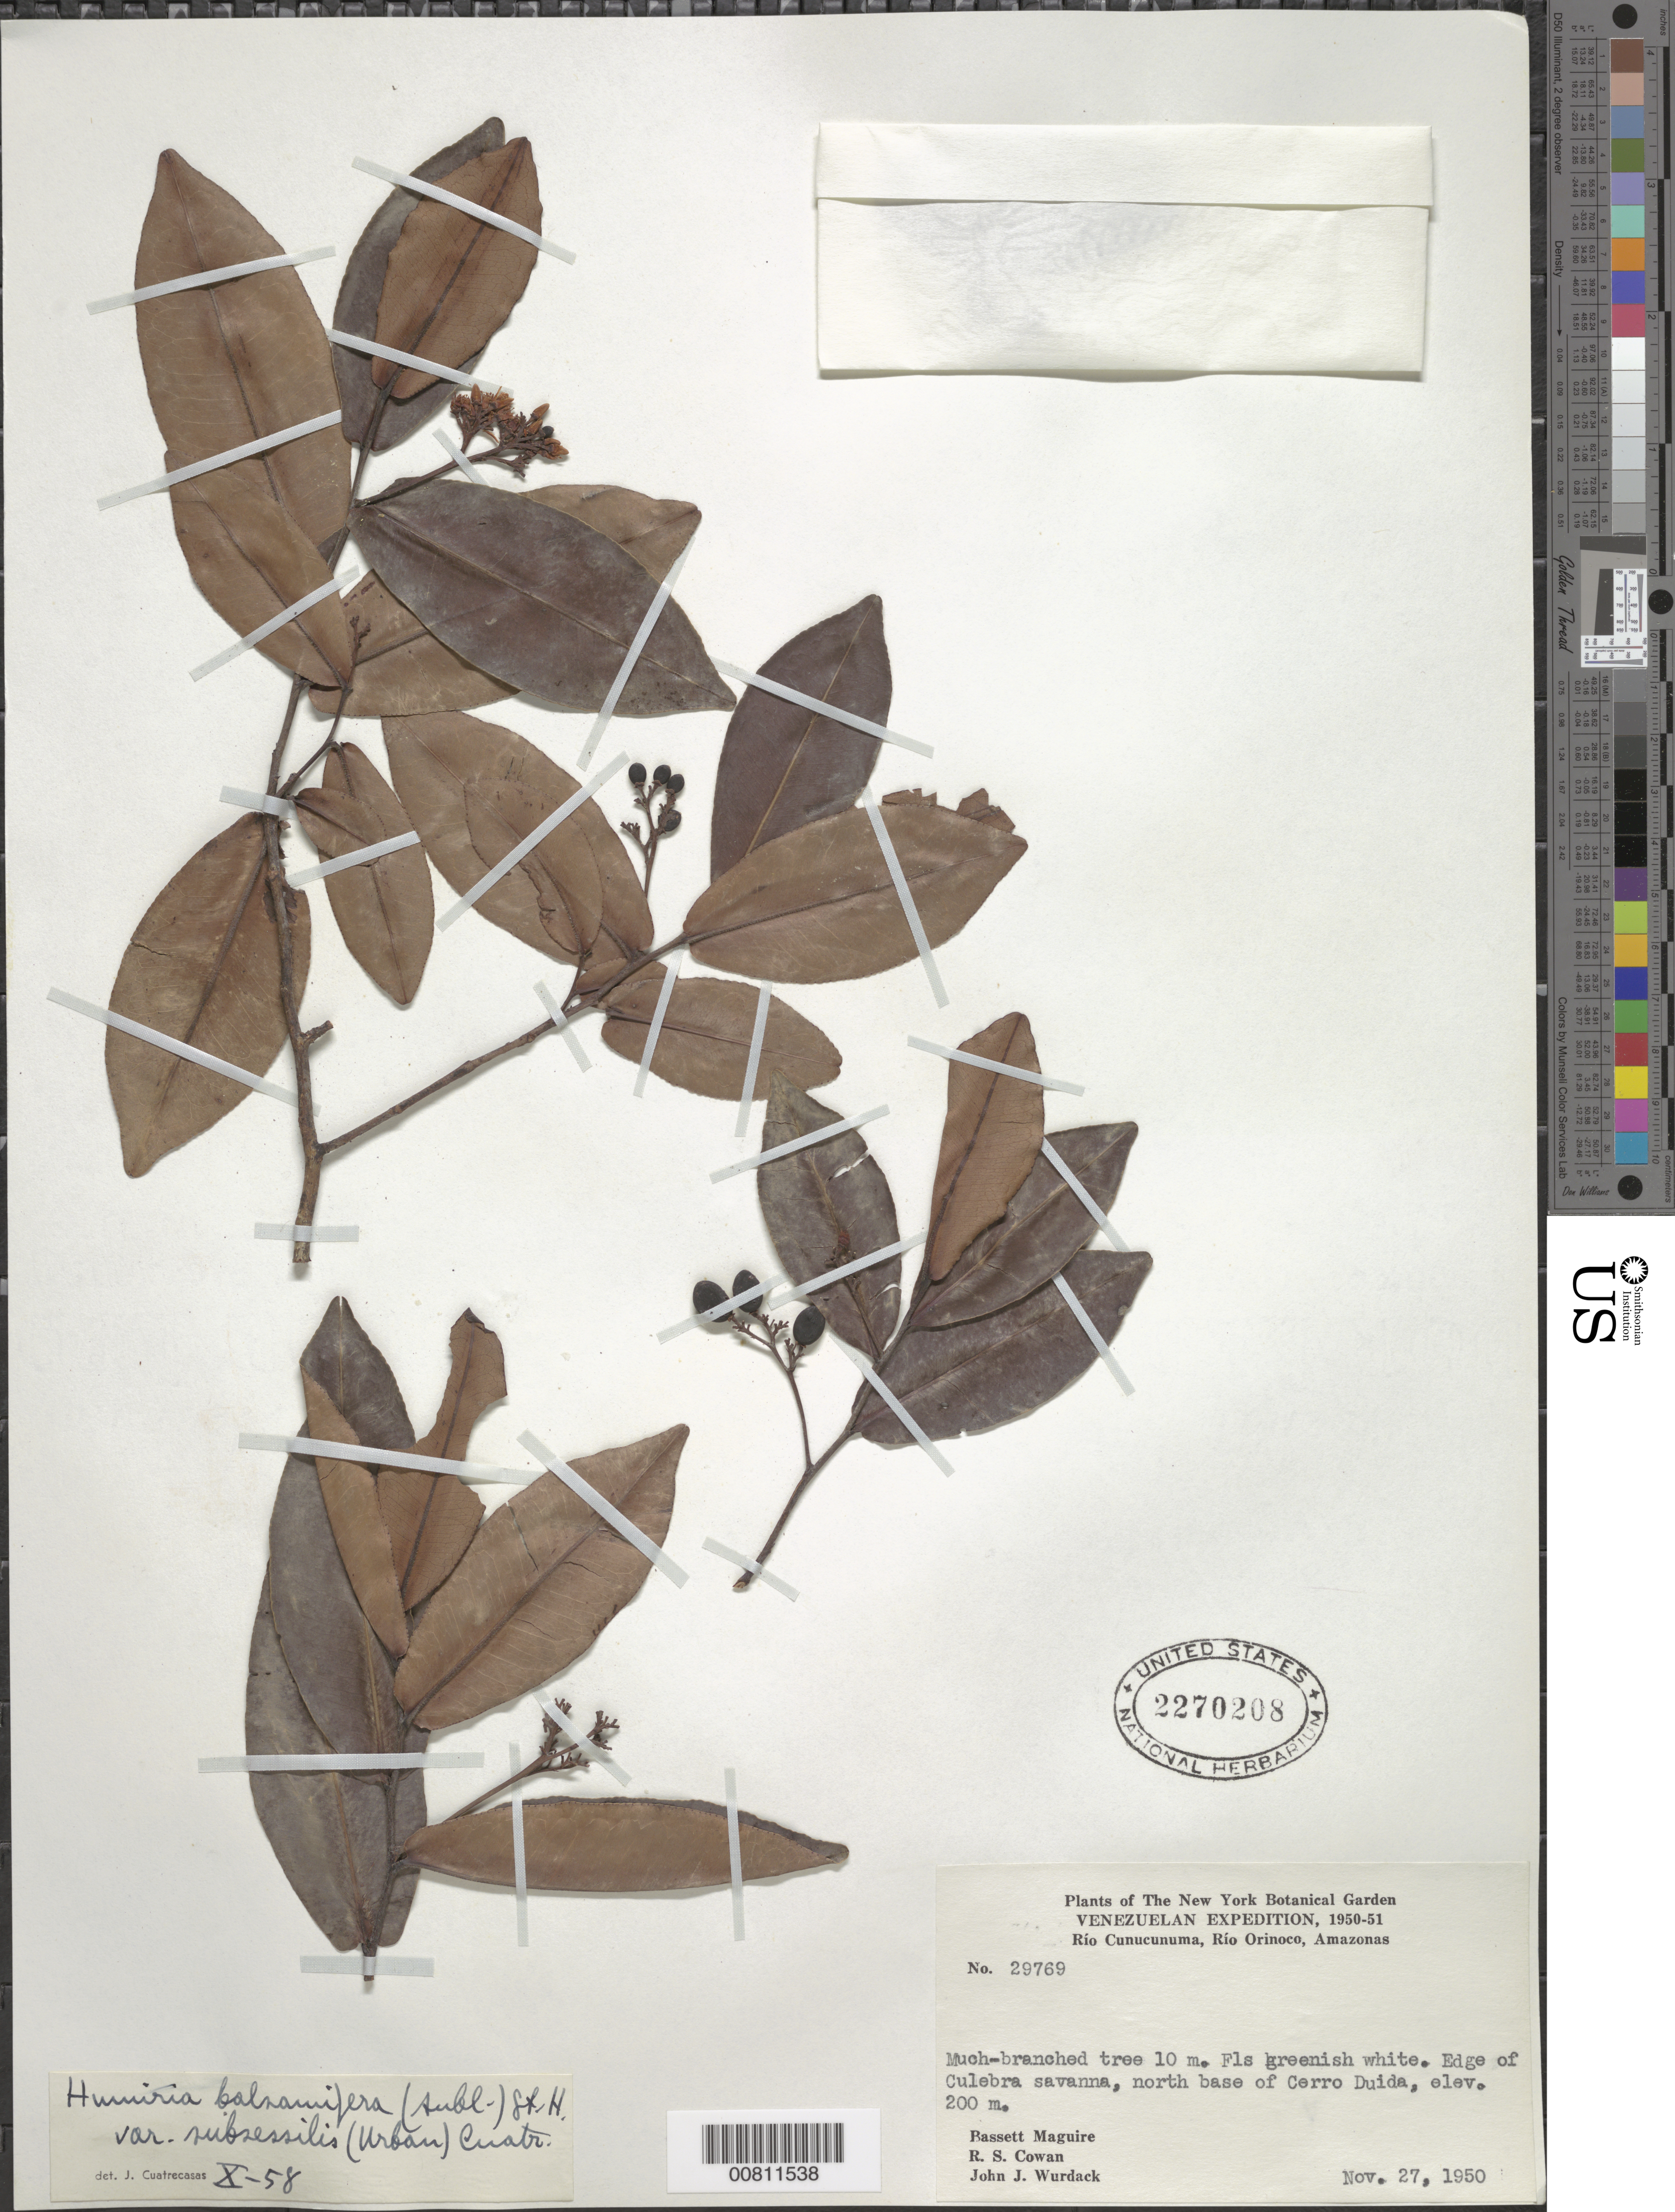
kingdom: Plantae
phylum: Tracheophyta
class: Magnoliopsida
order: Malpighiales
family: Humiriaceae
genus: Humiria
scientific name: Humiria balsamifera var. subsessilis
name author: (Urb.) Cuatrec.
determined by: Cuatrecasas, J.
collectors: B. Maguire, R. S. Cowan & J. J. Wurdack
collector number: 29769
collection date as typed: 27-Nov-50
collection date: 1950-11-27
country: Venezuela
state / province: Amazonas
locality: Cerro Duida, Río Cunucunuma, Río Orinoco, Culebra Savanna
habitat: Edge of savanna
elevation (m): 200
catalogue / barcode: US 2270208